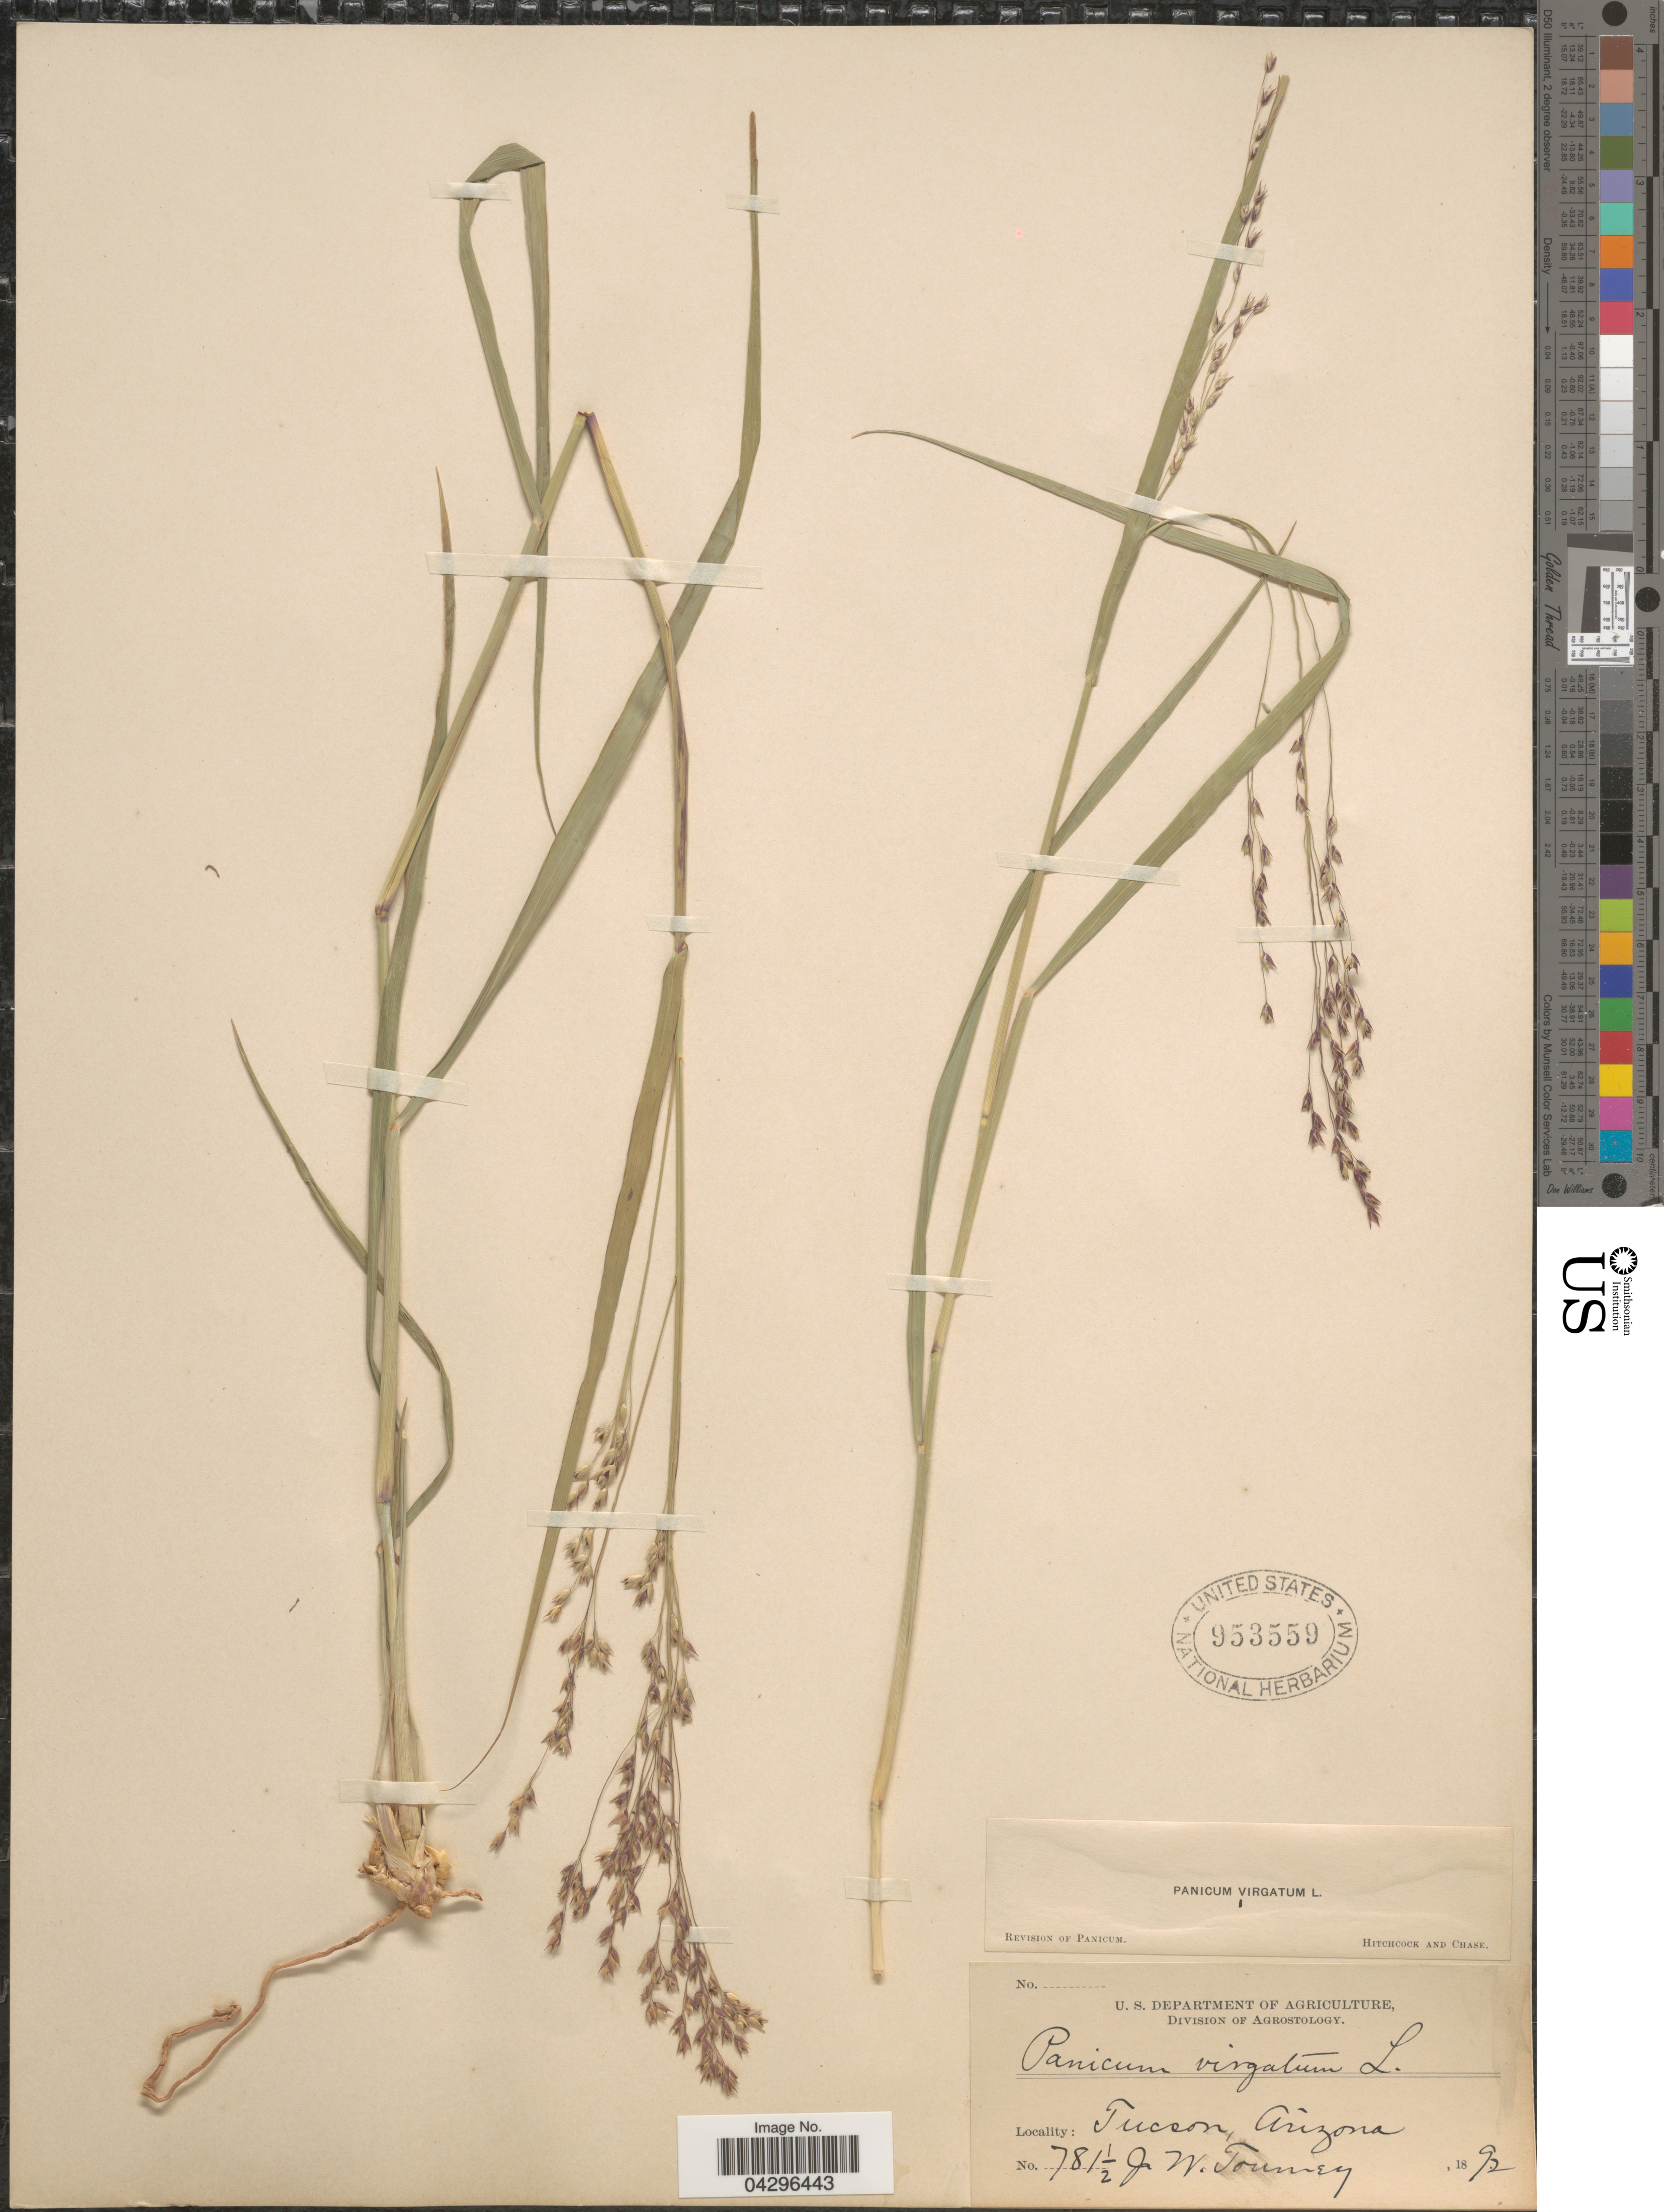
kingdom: Plantae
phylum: Tracheophyta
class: Liliopsida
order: Poales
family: Poaceae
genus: Panicum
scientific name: Panicum virgatum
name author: L.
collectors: J. W. Toumey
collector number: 781½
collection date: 1892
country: United States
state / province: Arizona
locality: Tucson.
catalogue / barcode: US 953559